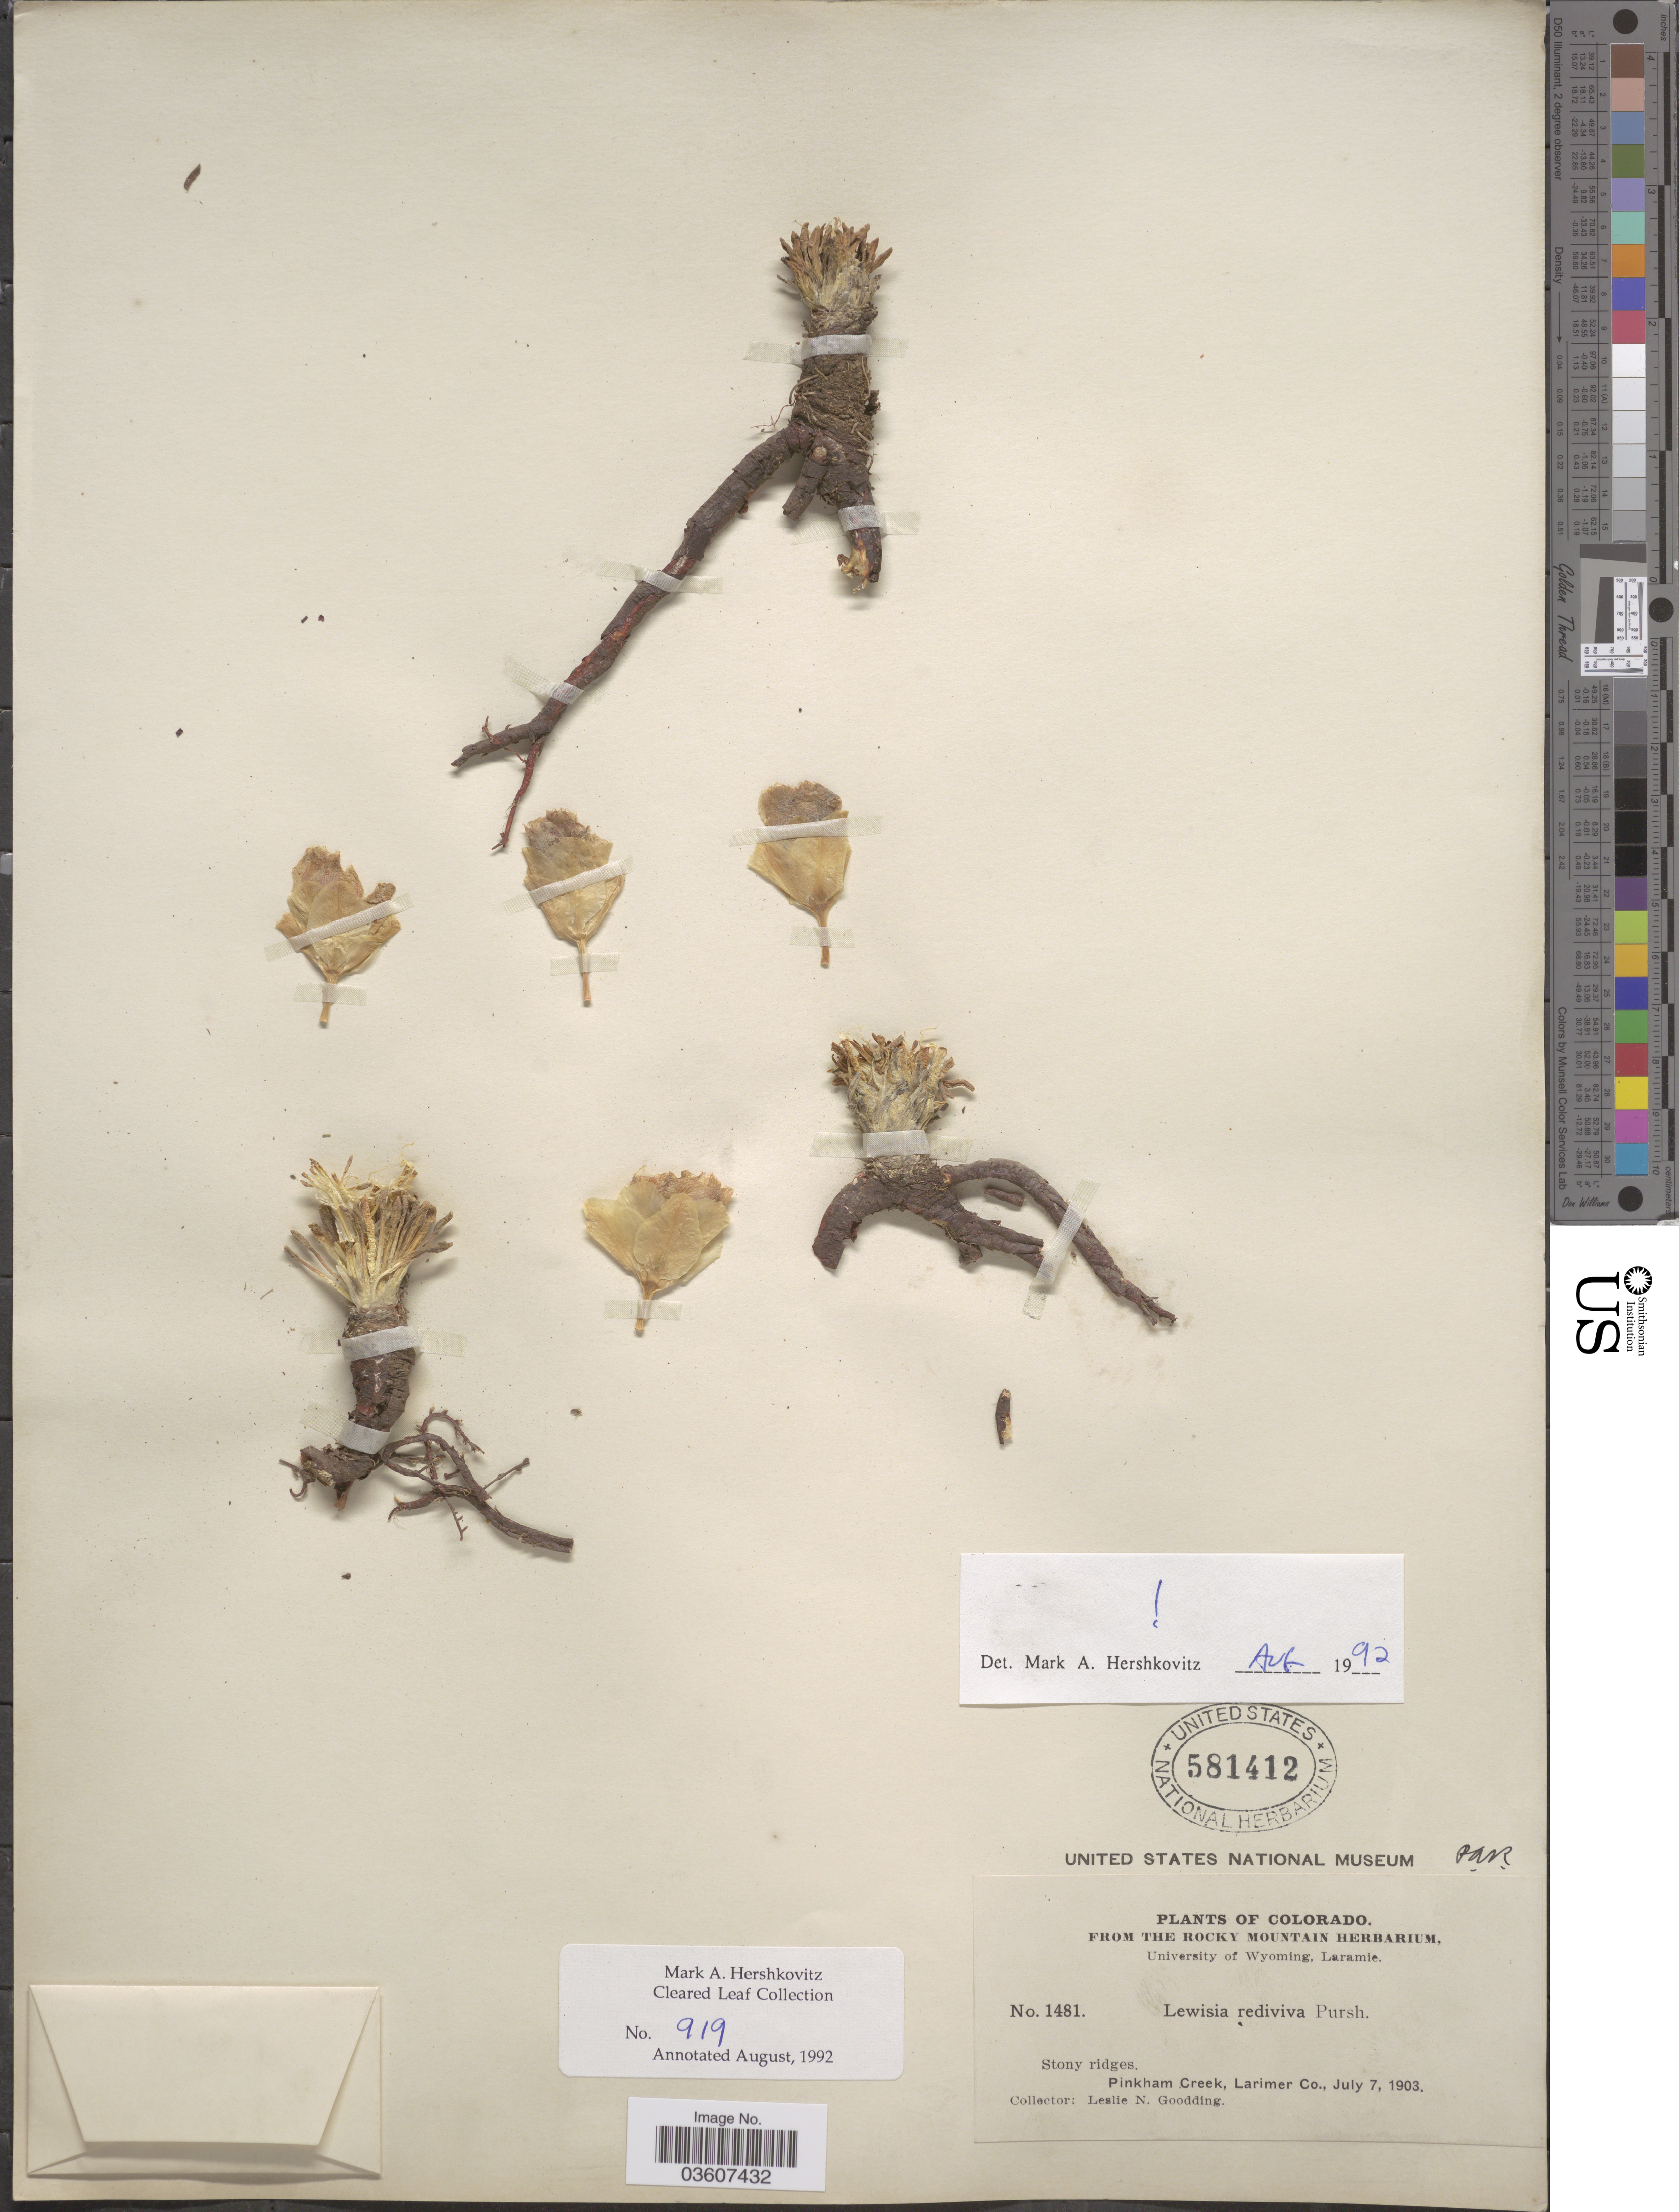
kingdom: Plantae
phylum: Tracheophyta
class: Magnoliopsida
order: Caryophyllales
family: Montiaceae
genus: Lewisia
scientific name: Lewisia rediviva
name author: Pursh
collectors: L. N. Goodding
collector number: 1481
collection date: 1903-07-07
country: United States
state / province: Colorado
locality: Pinkham Creek, Larimer Co.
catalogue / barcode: US 581412